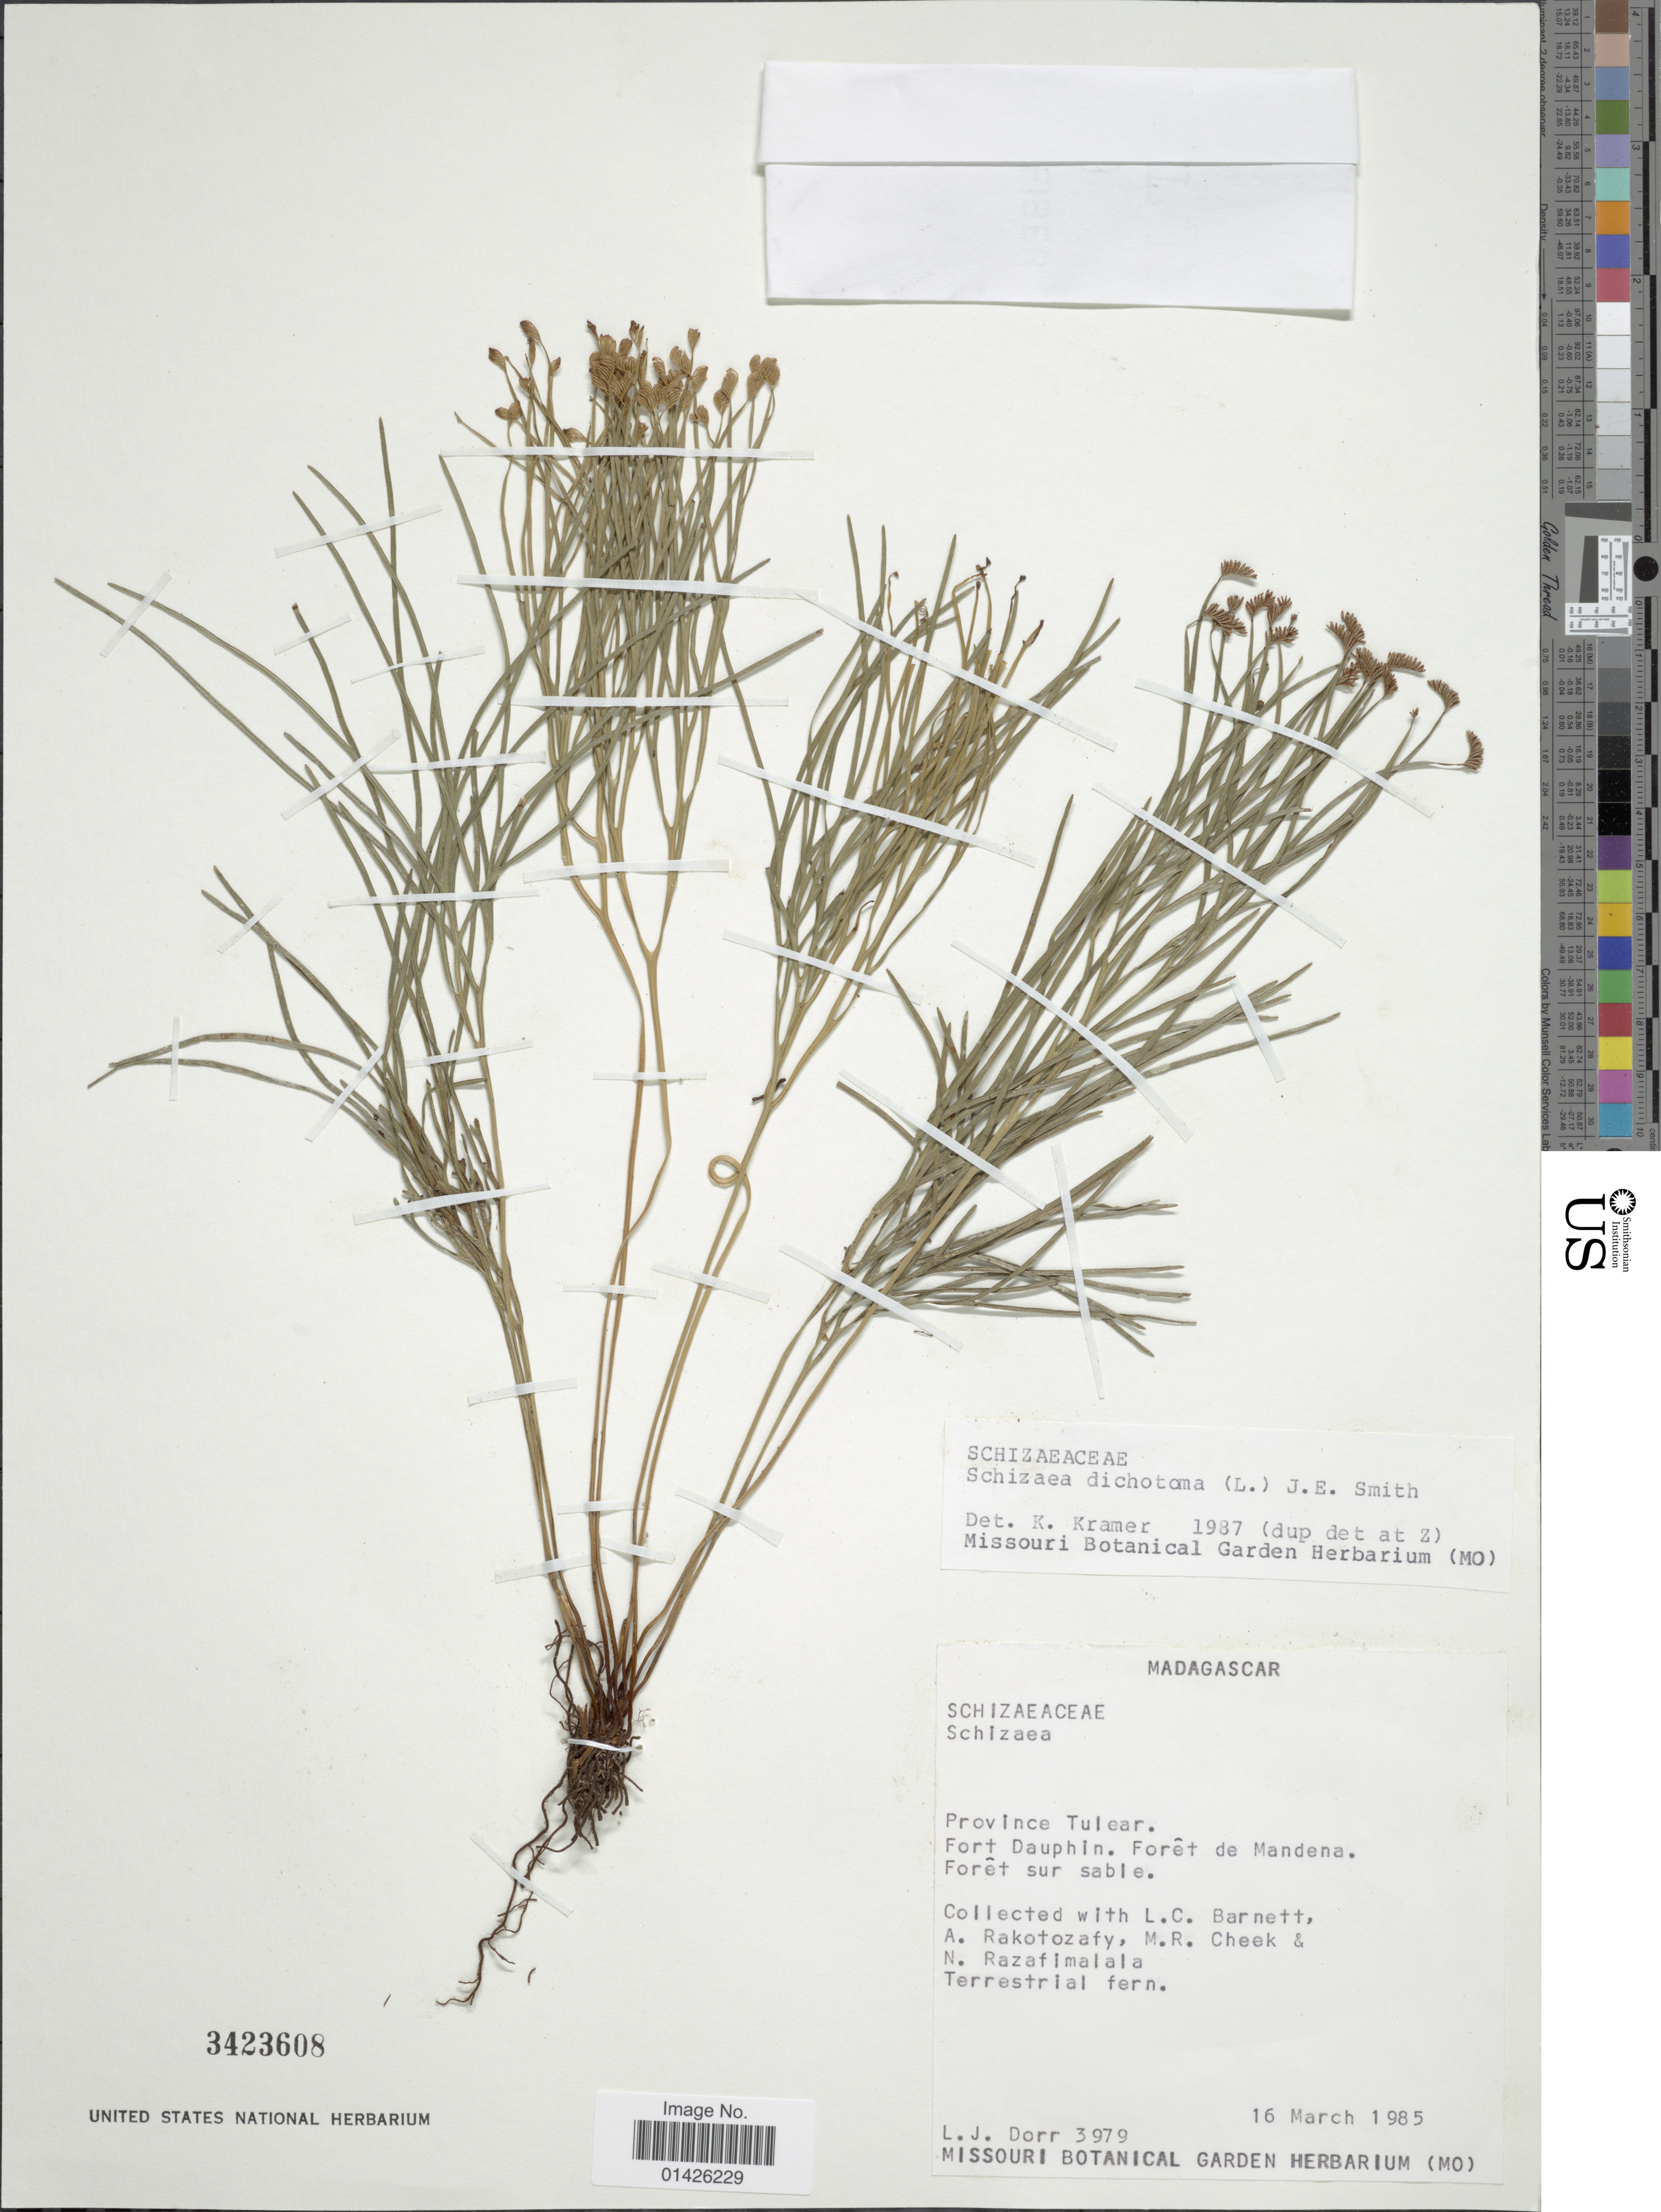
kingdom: Plantae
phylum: Tracheophyta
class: Polypodiopsida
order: Schizaeales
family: Schizaeaceae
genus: Schizaea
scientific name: Schizaea dichotoma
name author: (L.) J. Sm.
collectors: L. J. Dorr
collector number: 3979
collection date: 1985-03-16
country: Madagascar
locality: Province Tulear, Fort Dauphin. Forêt de Mandena. Forêt sur sable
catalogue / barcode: US 3423608